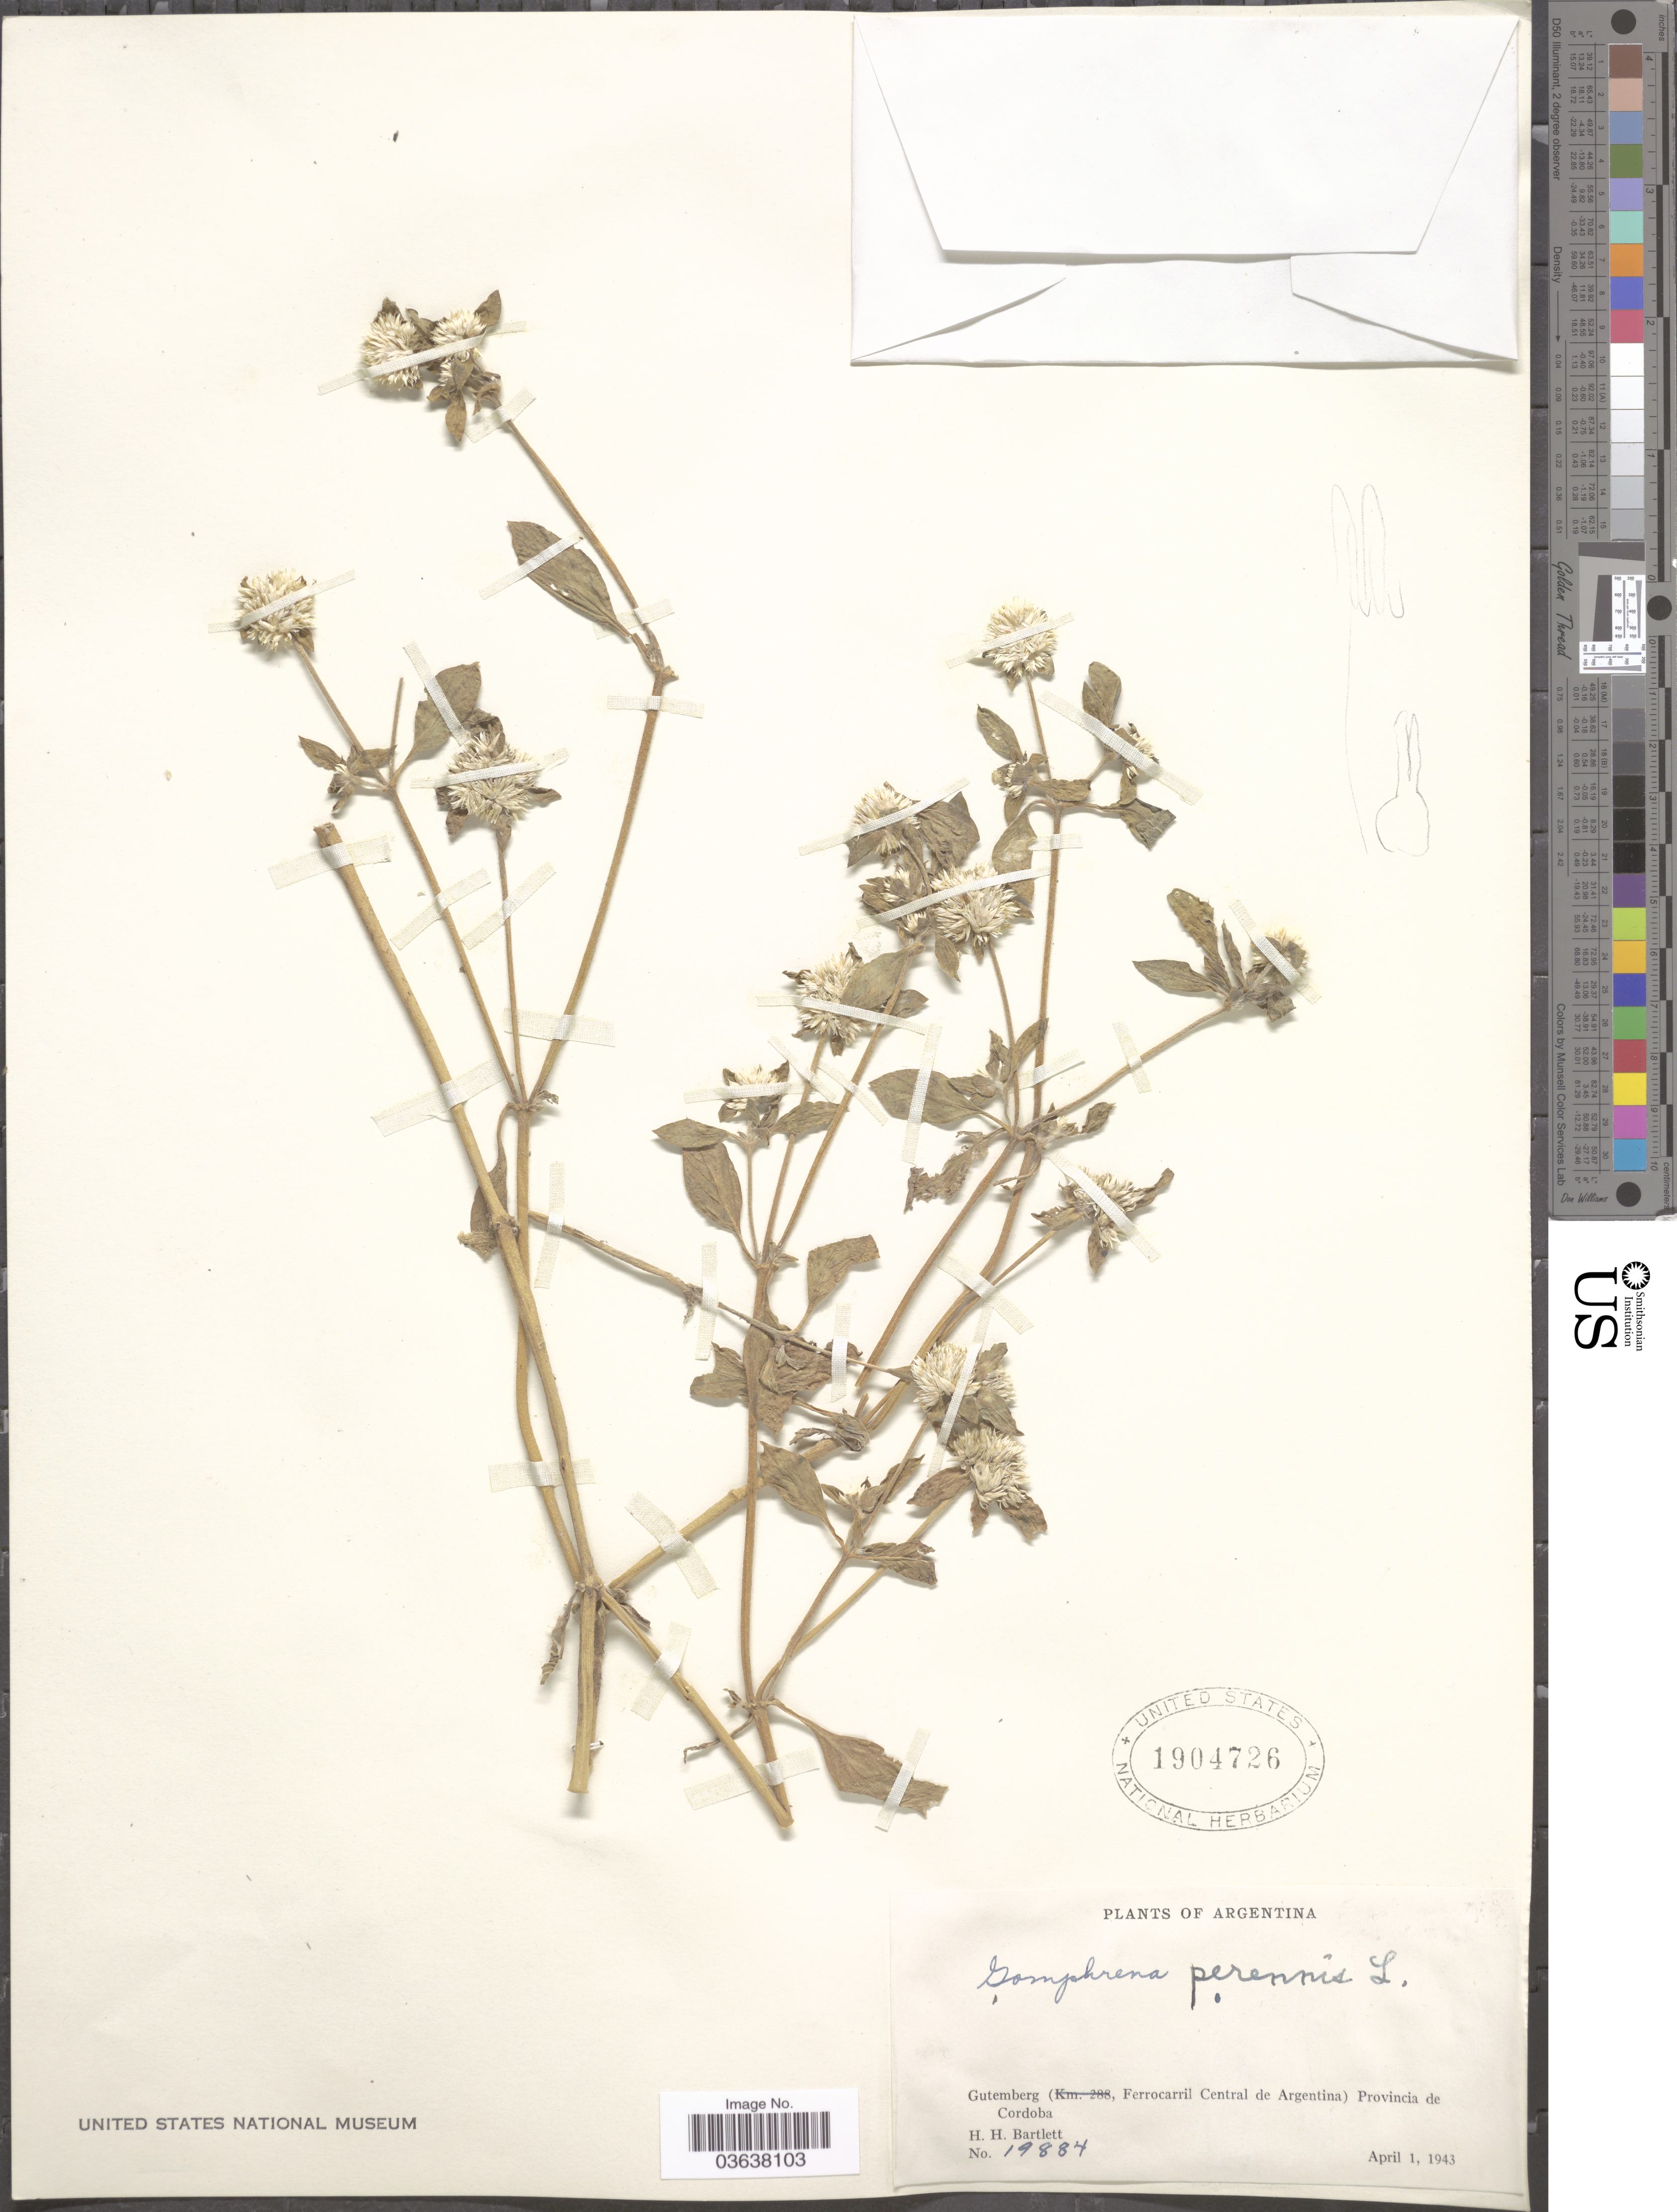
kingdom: Plantae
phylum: Tracheophyta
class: Magnoliopsida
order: Caryophyllales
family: Amaranthaceae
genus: Gomphrena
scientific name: Gomphrena perennis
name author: L.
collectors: H. H. Bartlett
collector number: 19884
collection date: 1943-04-01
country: Argentina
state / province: Cordoba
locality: Gutemberg (Ferrocarril Central de Argentina).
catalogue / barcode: US 1904726